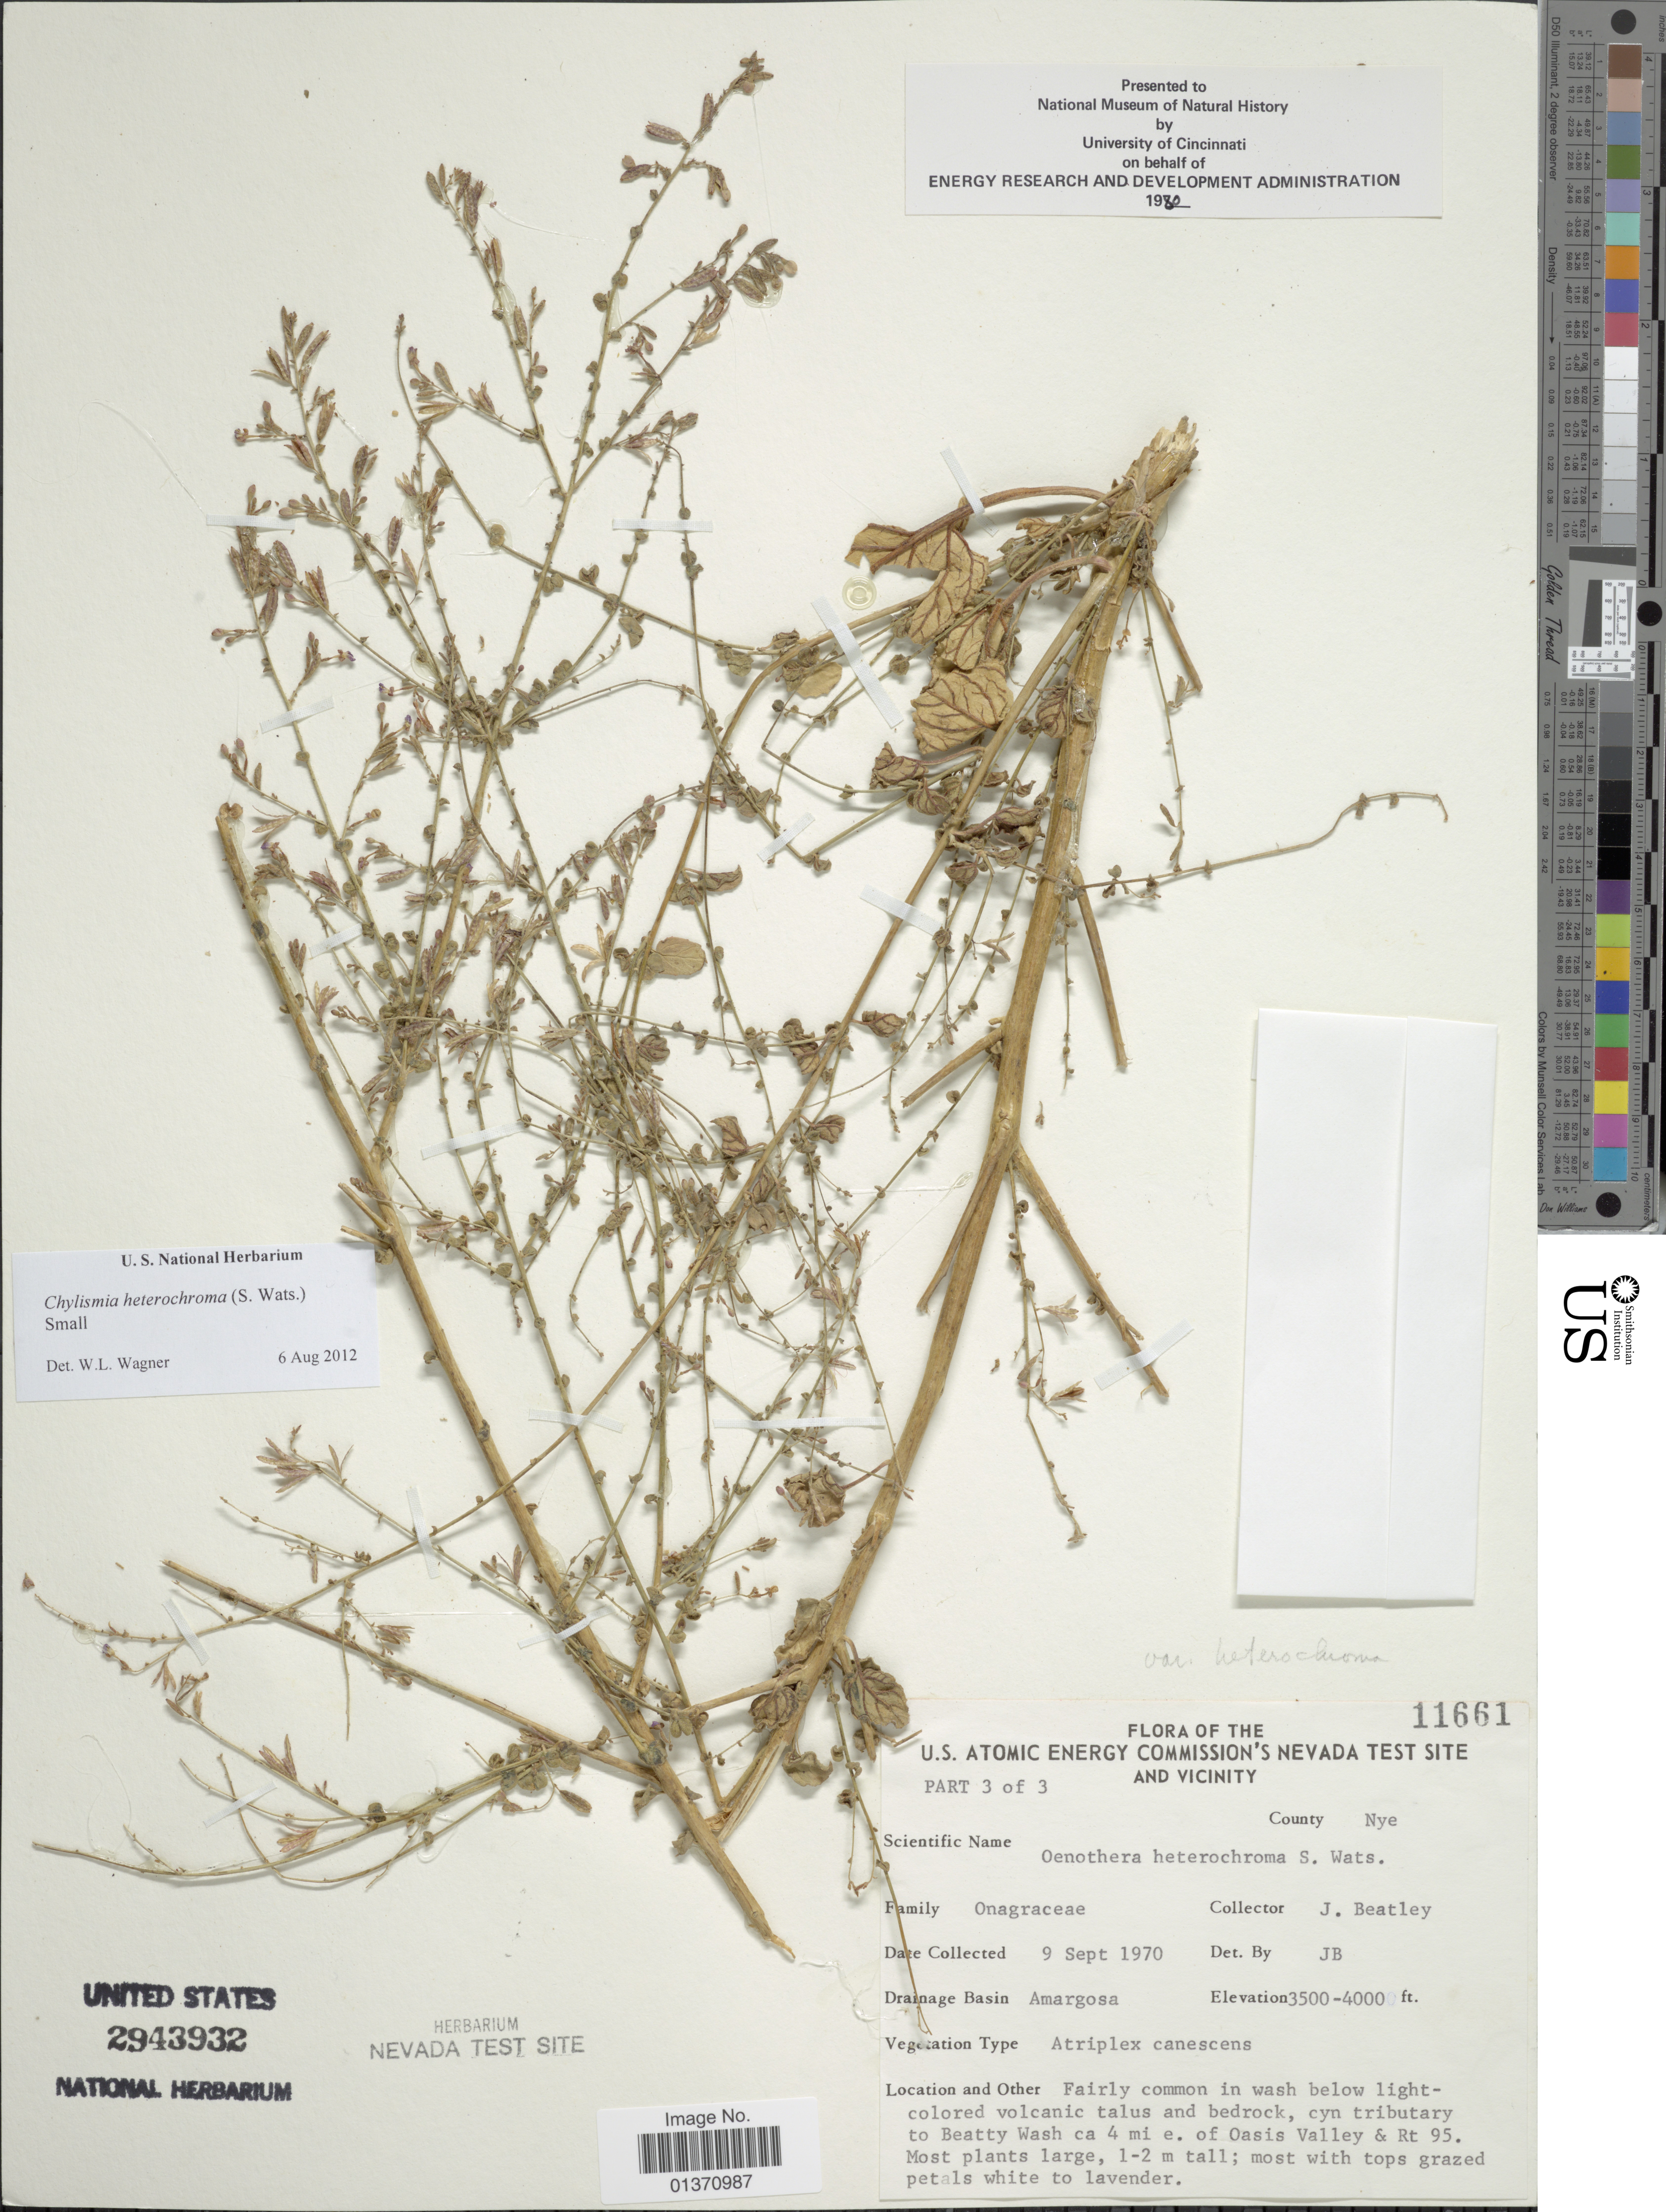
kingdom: Plantae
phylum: Tracheophyta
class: Magnoliopsida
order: Myrtales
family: Onagraceae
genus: Chylismia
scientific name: Chylismia heterochroma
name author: (S. Watson) Small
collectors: J. C. Beatley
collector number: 11661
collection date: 1970-09-09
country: United States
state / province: Nevada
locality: U. S. Atomic Energy Commission's Nevada Test Site and Vicinity, Amargosa, cyn tributary to Beatty Wash ca 4 mi e. of Oasis Valley & Rt 95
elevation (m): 1067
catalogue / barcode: US 2943932